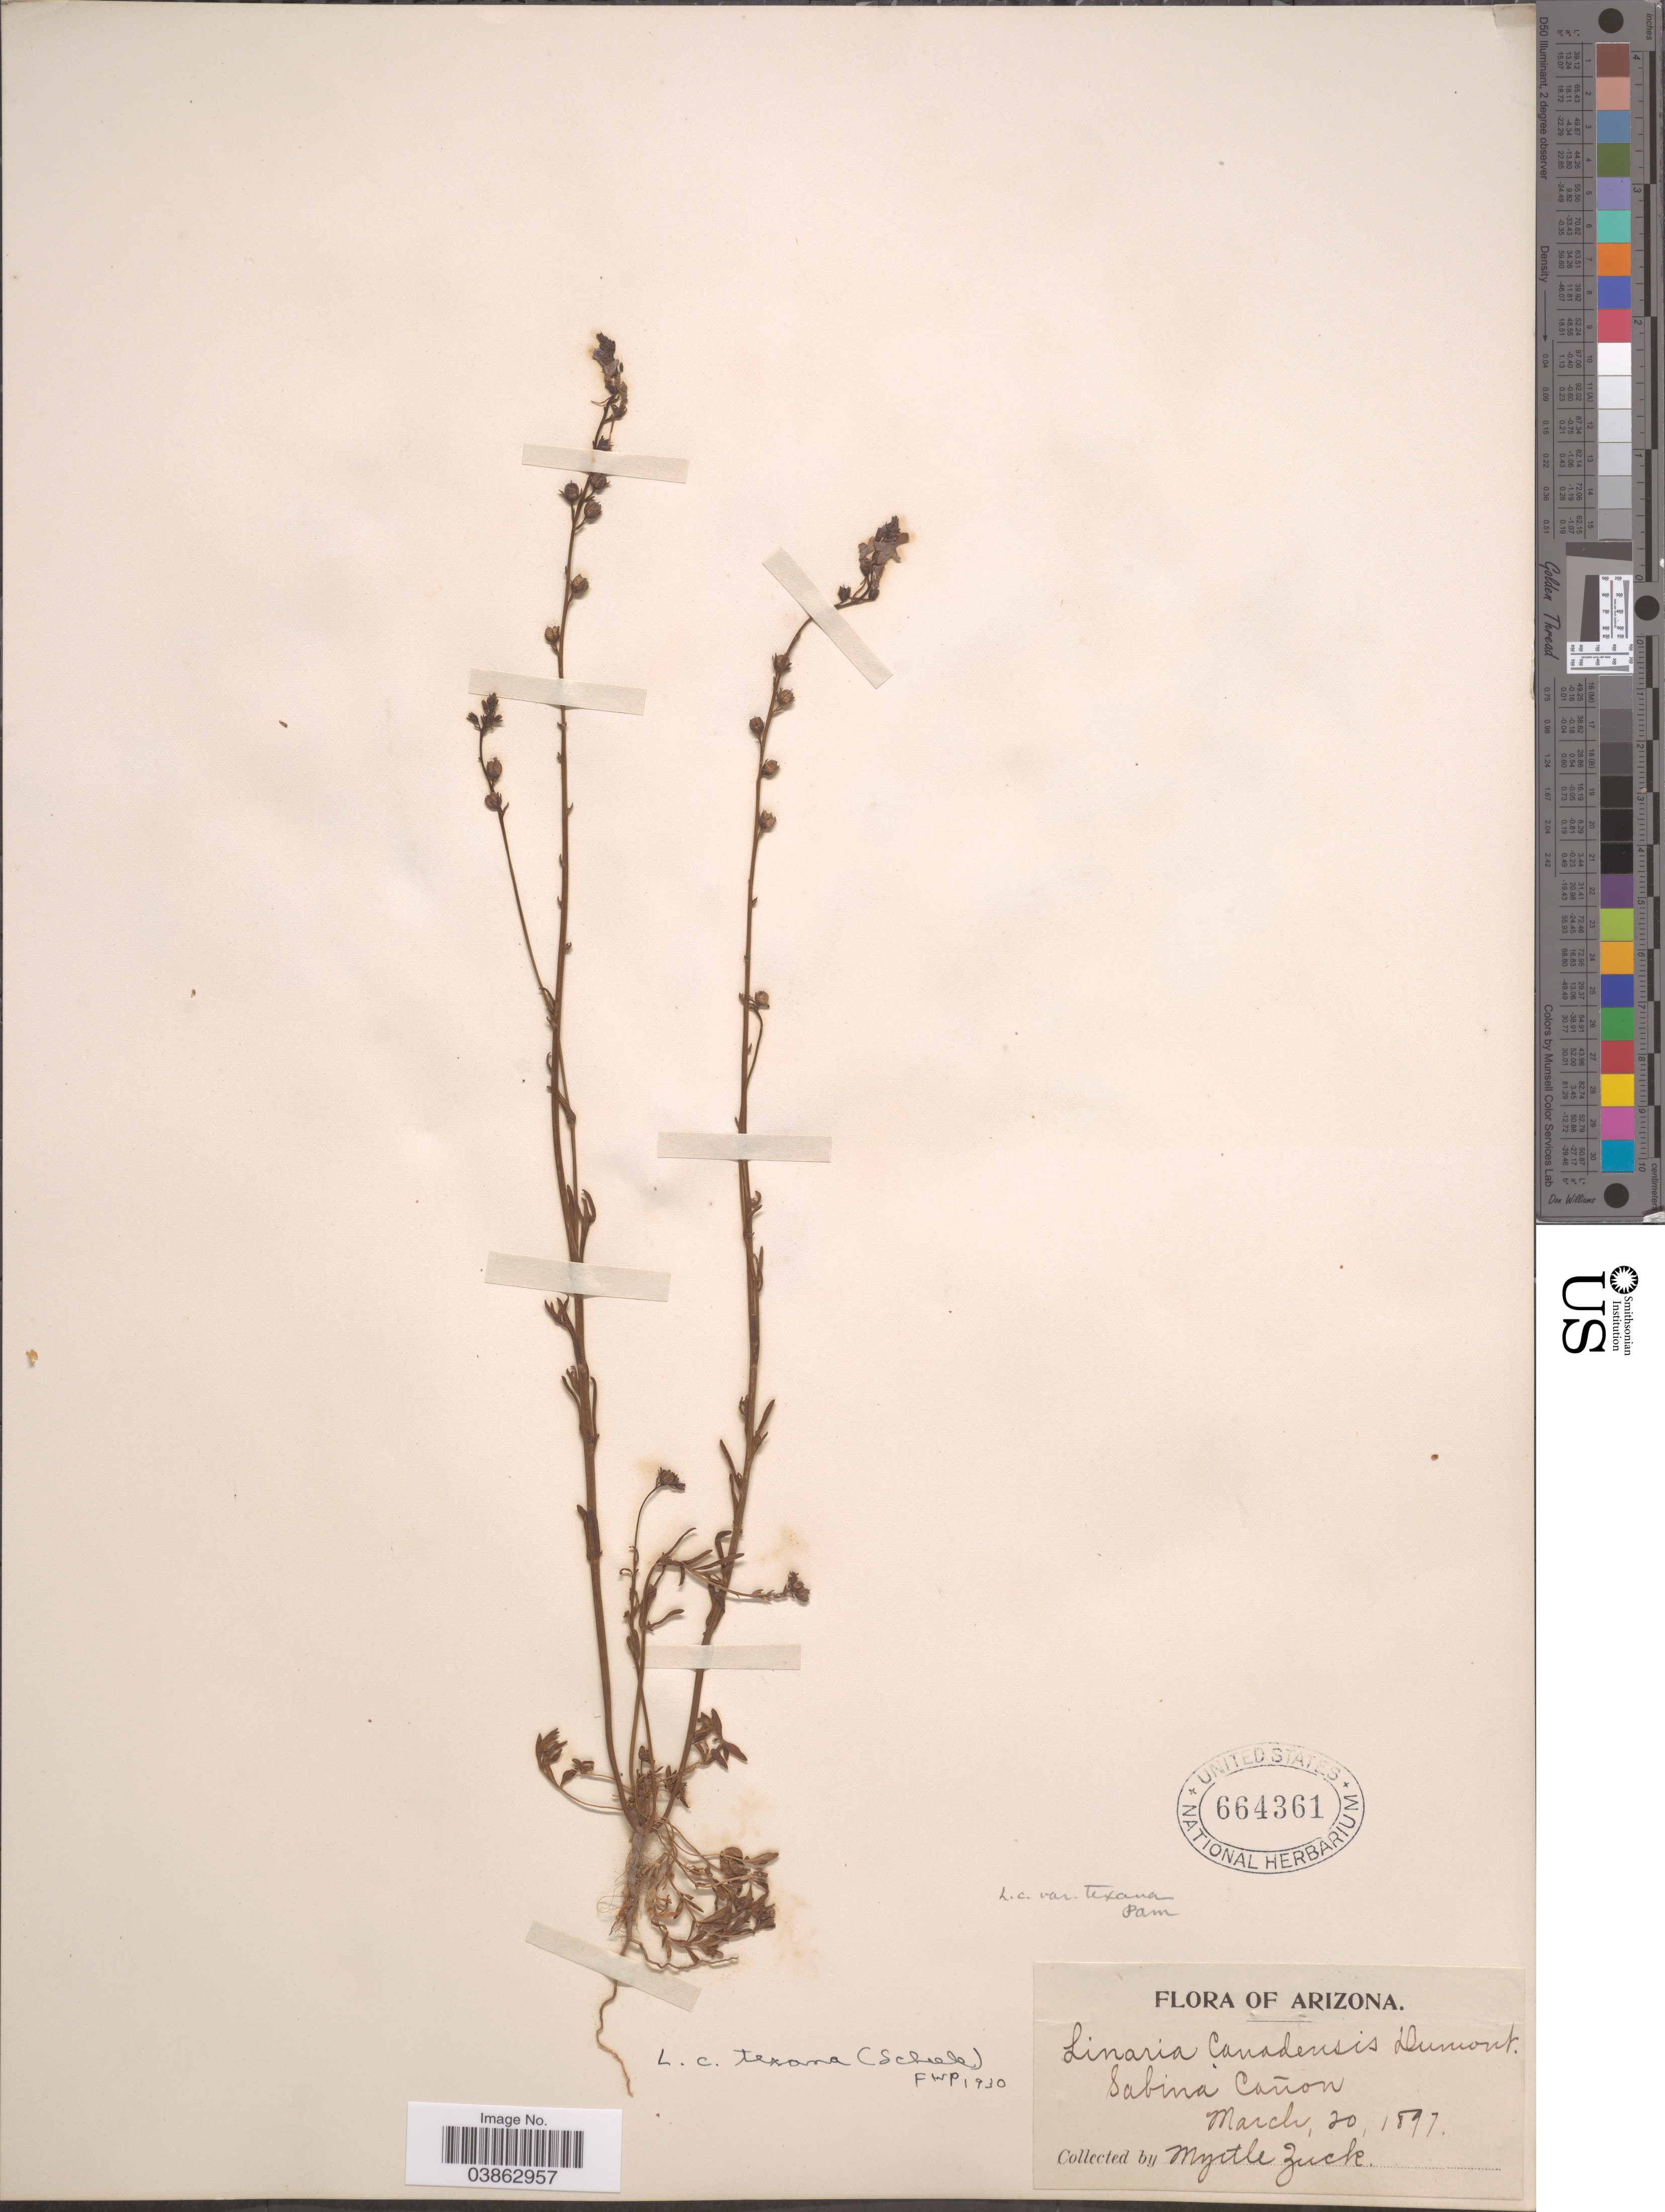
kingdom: Plantae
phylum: Tracheophyta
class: Magnoliopsida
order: Lamiales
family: Plantaginaceae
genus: Linaria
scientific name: Linaria texana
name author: Scheele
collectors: M. Zuck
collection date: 1897-03-20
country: United States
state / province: Arizona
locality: Sabina Cañon.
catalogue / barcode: US 664361